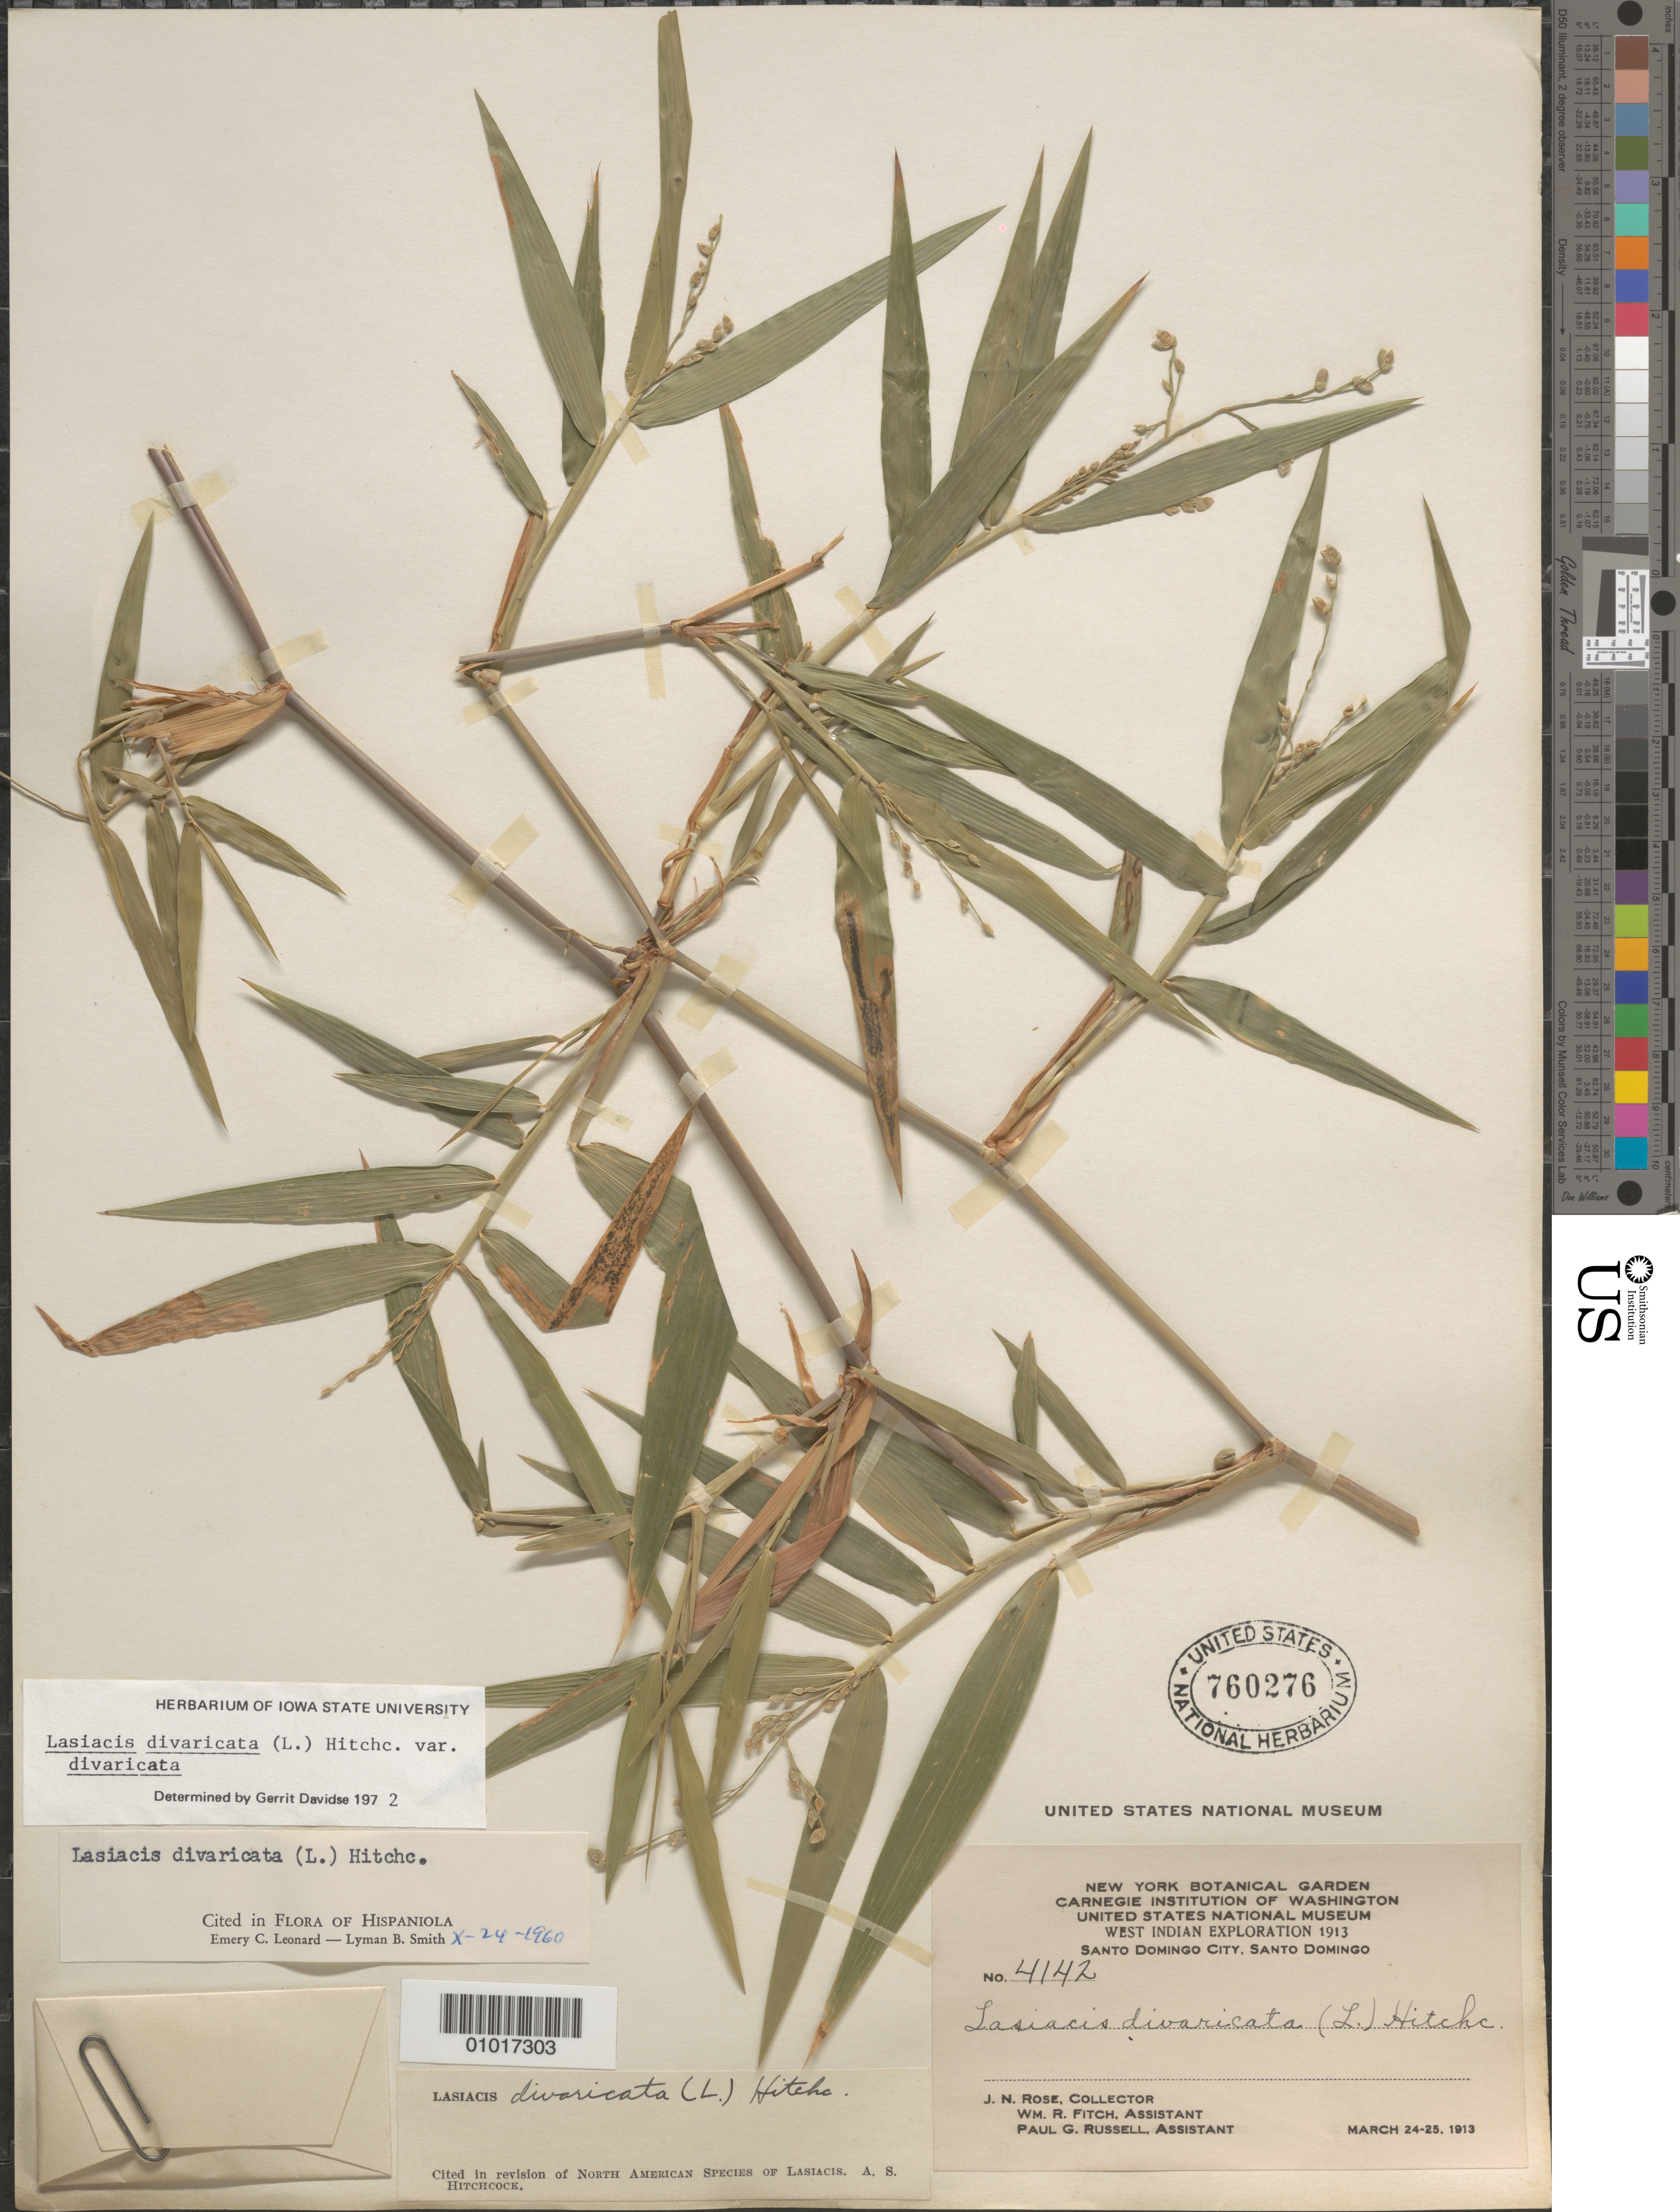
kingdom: Plantae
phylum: Tracheophyta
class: Liliopsida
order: Poales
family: Poaceae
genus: Lasiacis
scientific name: Lasiacis divaricata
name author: (L.) Hitchc.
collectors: J. N. Rose, W. R. Fitch & P. G. Russell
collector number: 4142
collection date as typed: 24 Mar 1913 to 25 Mar 1913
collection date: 1913-03-24/1913-03-25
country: Dominican Republic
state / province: La Vega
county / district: Santo Domingo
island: Hispaniola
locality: Santo Domingo City, Santo Domingo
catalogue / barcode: US 760276